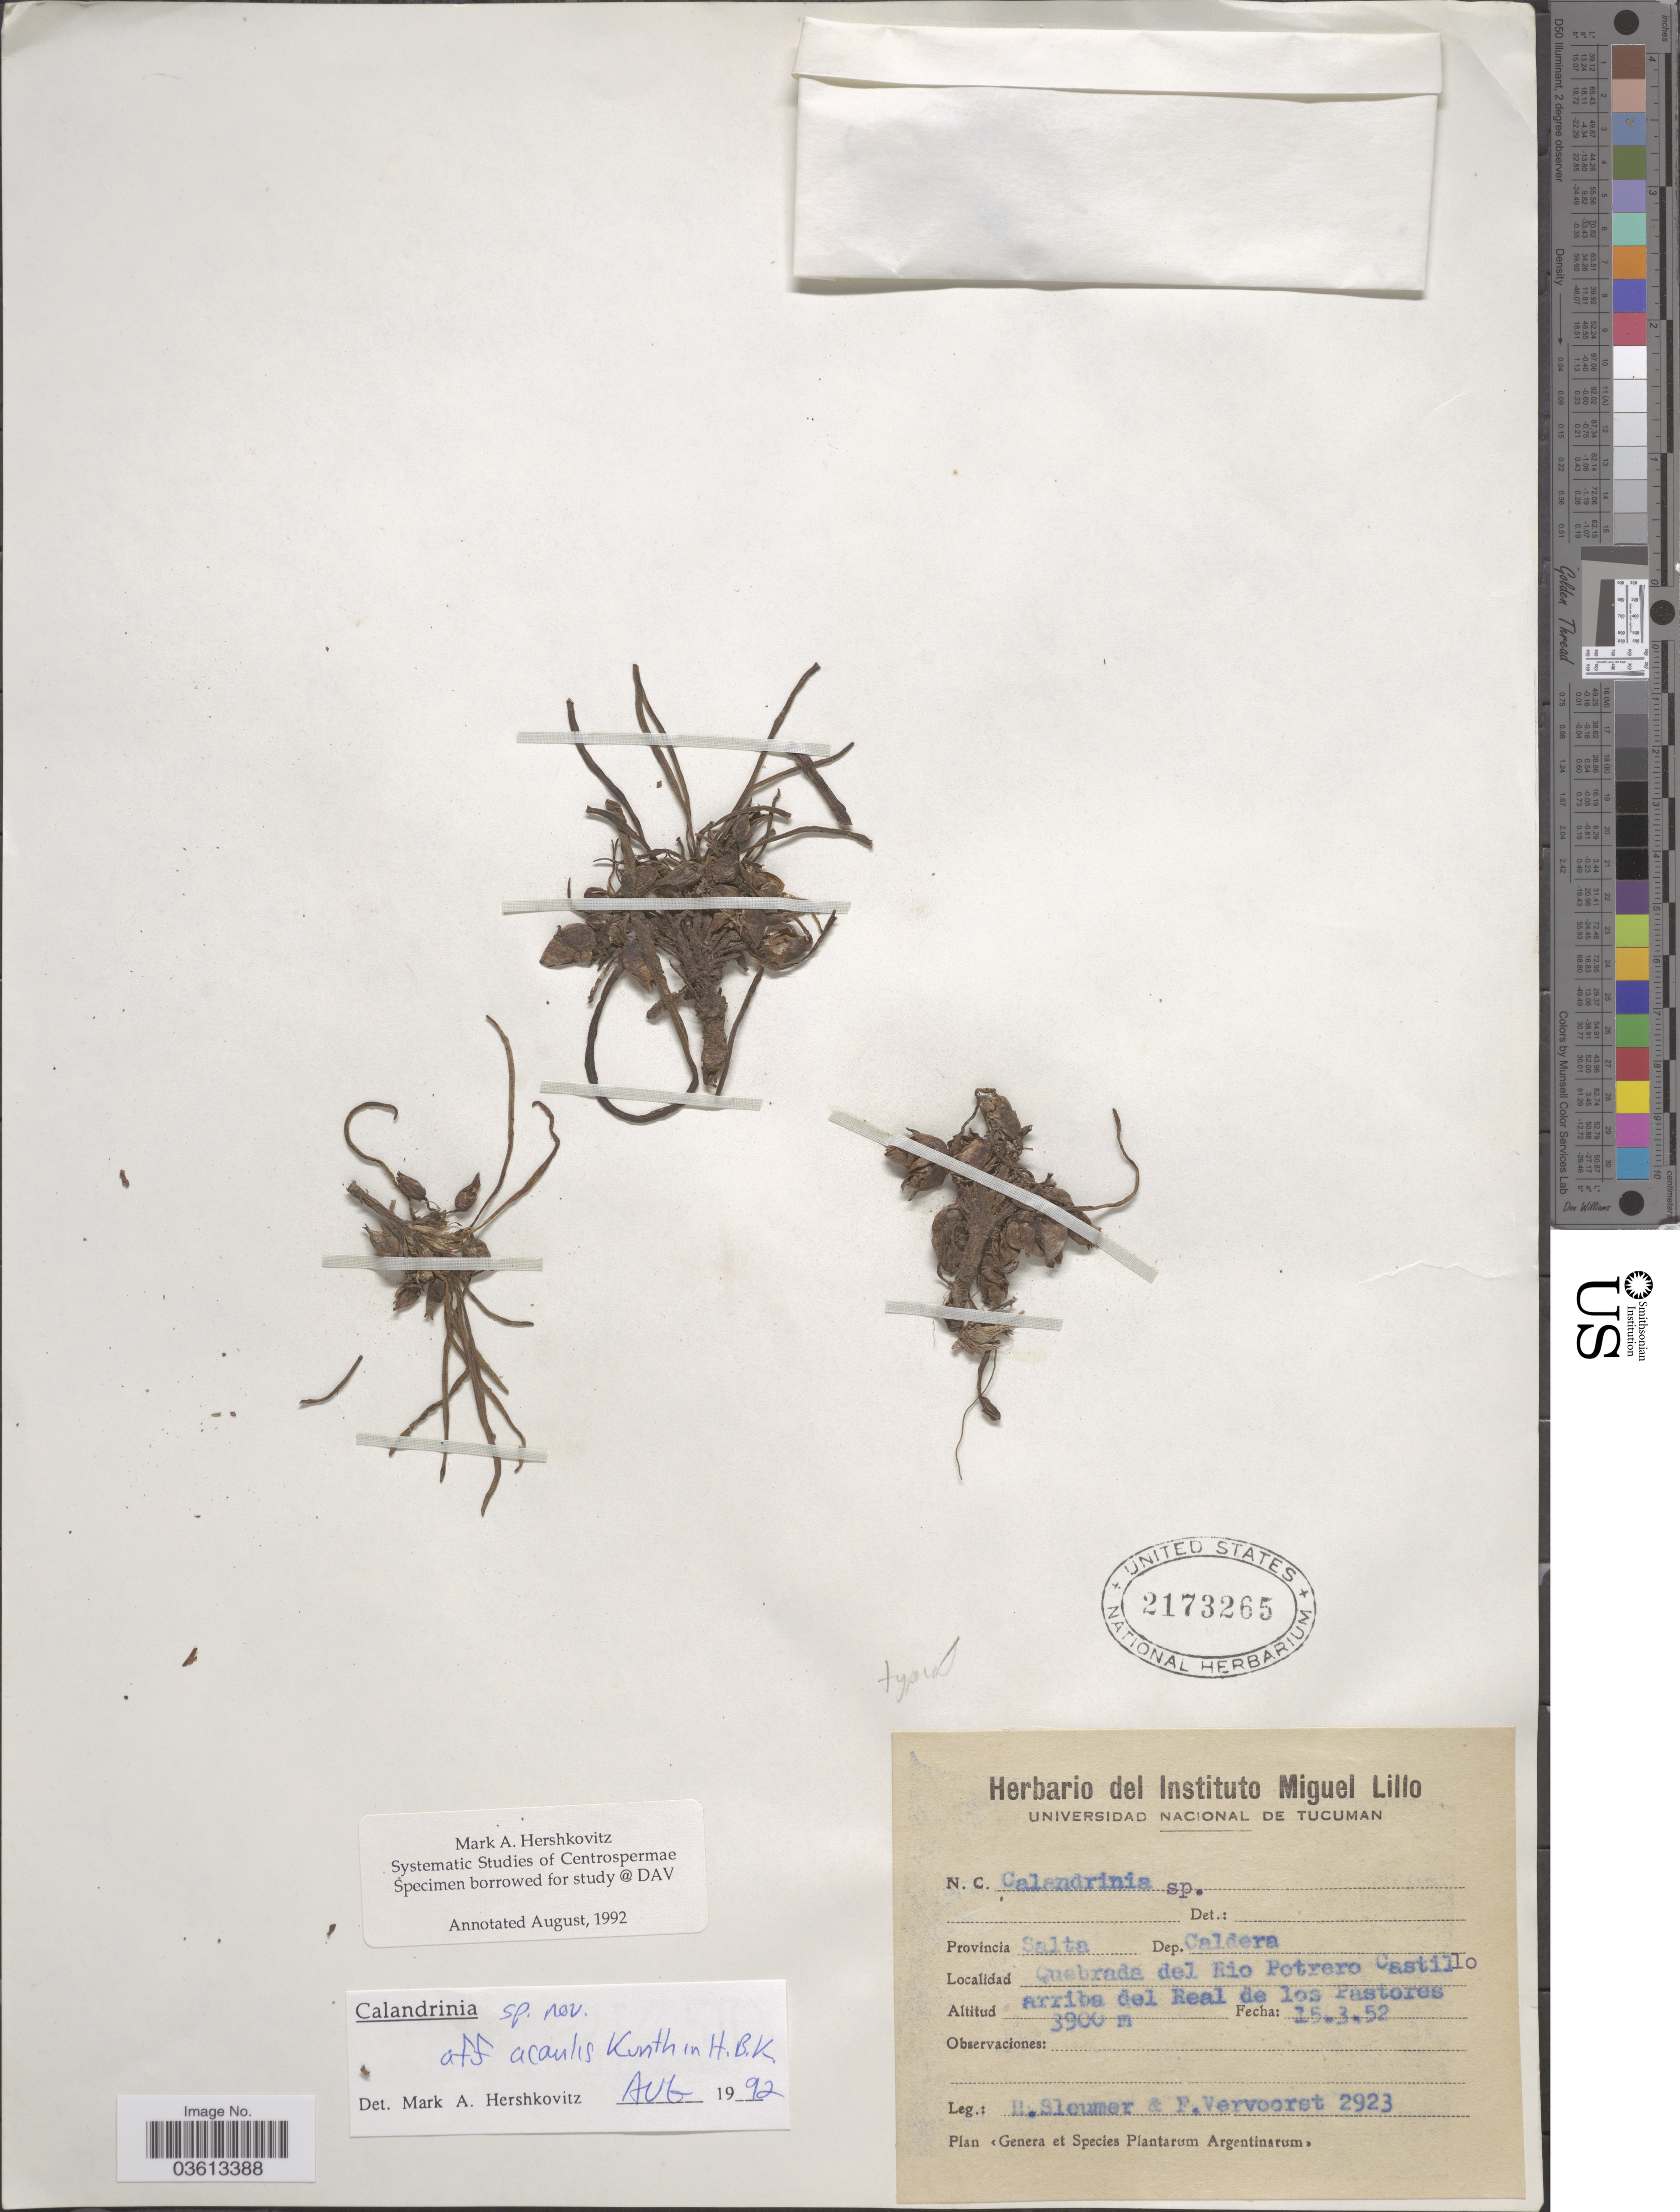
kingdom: Plantae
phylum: Tracheophyta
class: Magnoliopsida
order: Caryophyllales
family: Montiaceae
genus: Calandrinia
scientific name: Calandrinia acaulis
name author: Kunth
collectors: H. O. Sleumer & F. Vervoorst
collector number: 2923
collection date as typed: Transcribed d/m/y: 15/3/52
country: Argentina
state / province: Salta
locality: Dep. Caldera. Quebrada del Rio Potrero Castillo arriba del Real de los Pastores.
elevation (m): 3900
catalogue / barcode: US 2173265